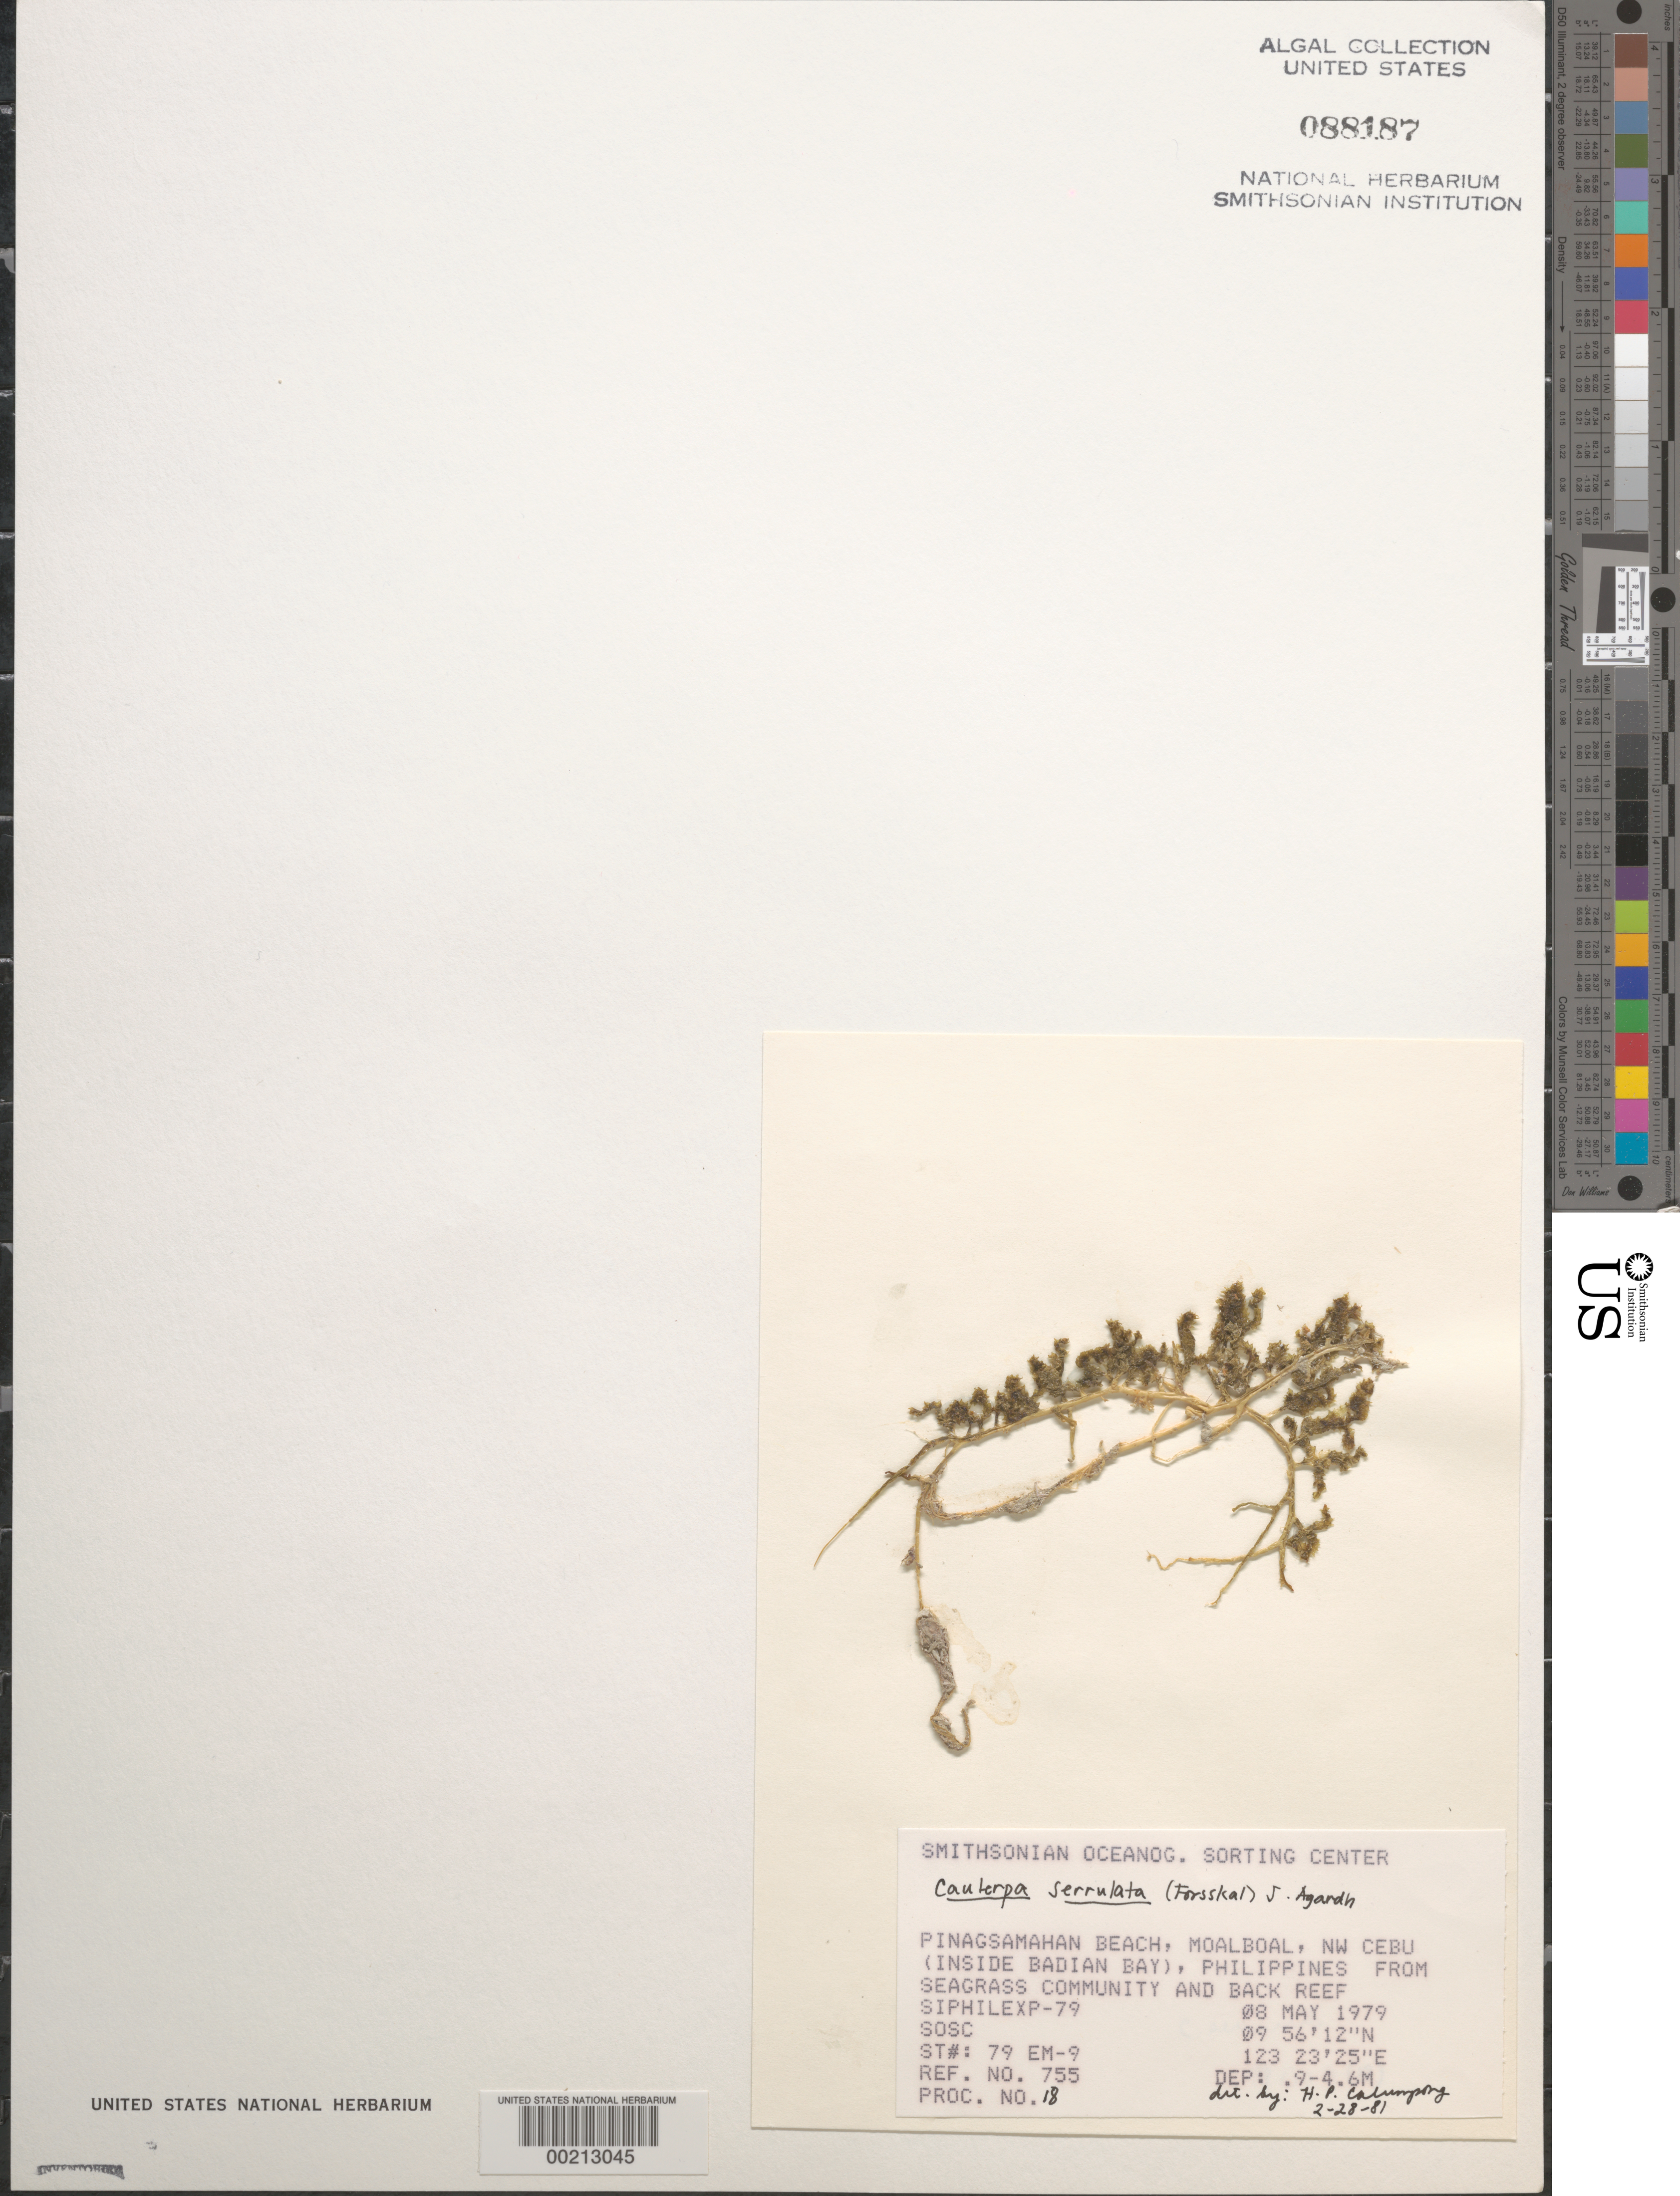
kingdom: Plantae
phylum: Chlorophyta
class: Ulvophyceae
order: Bryopsidales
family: Caulerpaceae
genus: Caulerpa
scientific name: Caulerpa serrulata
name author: (Forssk.) J. Agardh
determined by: Calumpong, H. P.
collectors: SOSC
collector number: Station 79 Em-9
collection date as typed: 08 May 1979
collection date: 1979-05-08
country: Philippines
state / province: Central Visayas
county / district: Cebu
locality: Pinagsamahan beach, moalboal, cebu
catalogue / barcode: US 88187